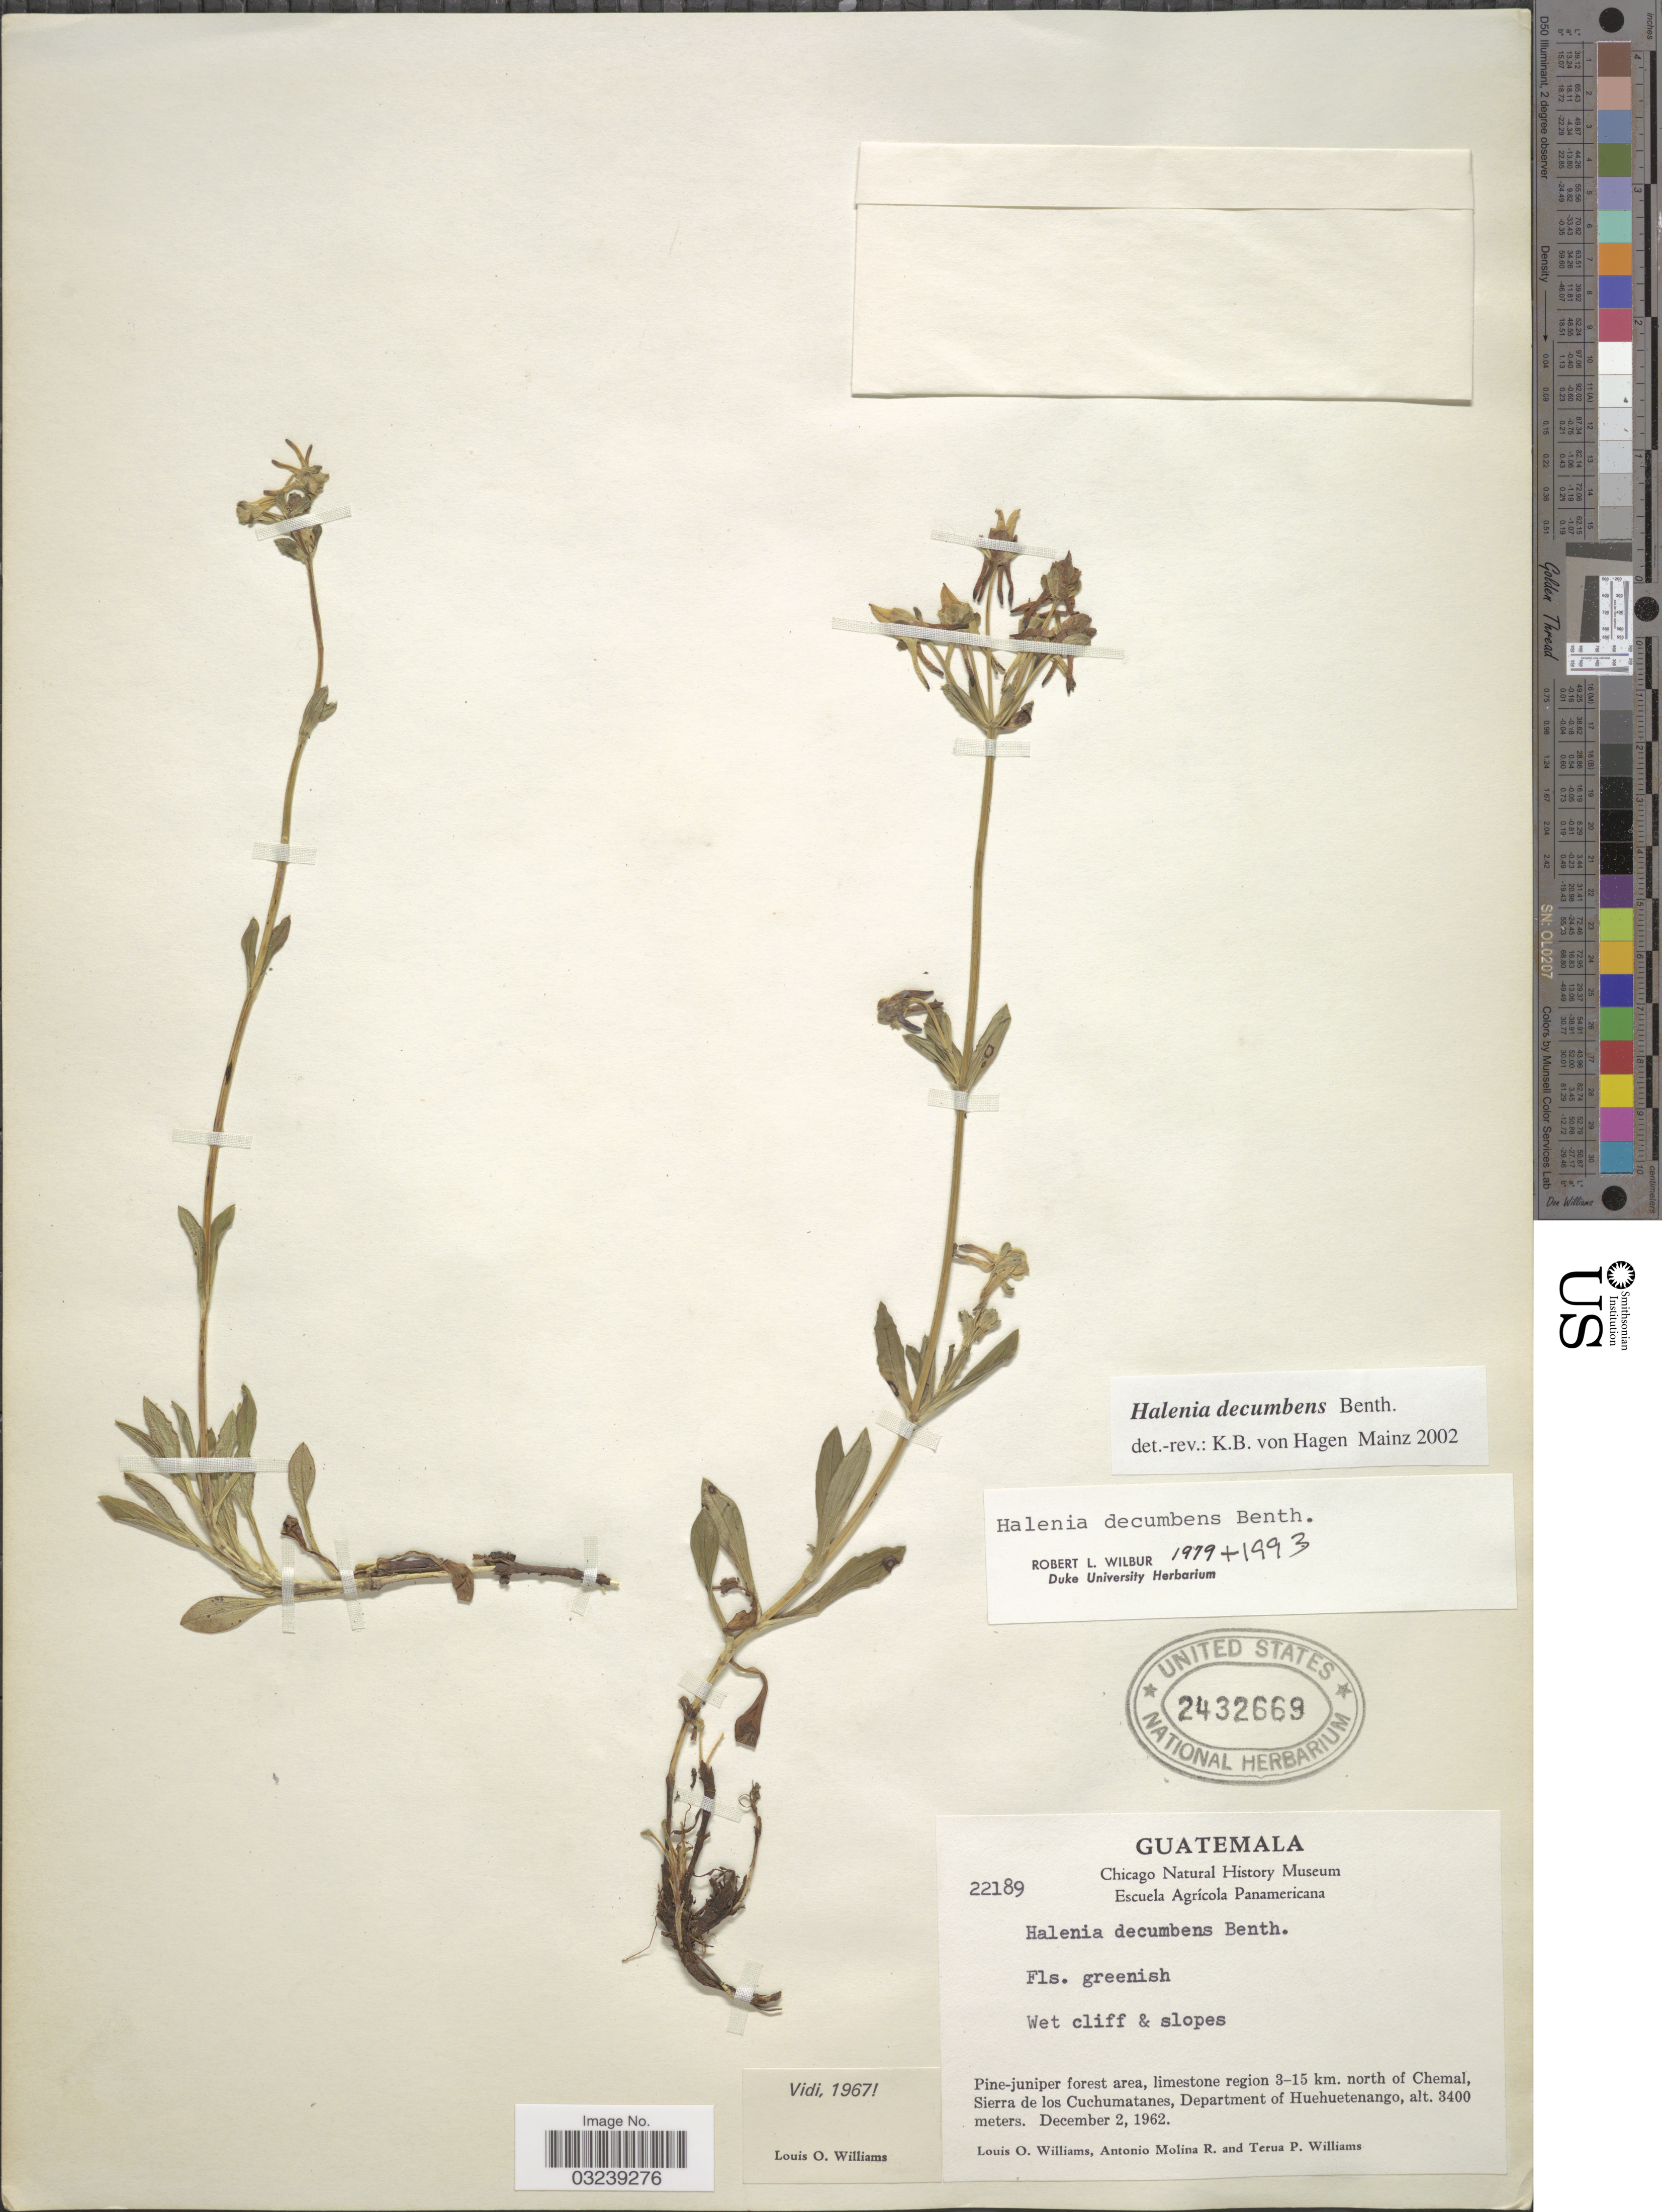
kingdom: Plantae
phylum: Tracheophyta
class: Magnoliopsida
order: Gentianales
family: Gentianaceae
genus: Halenia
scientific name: Halenia decumbens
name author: Benth.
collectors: L. O. Williams, A. Molina R. & T. Williams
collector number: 22189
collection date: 1962-12-02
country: Guatemala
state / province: Huehuetenango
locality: Limestone region 3-15 km. north of Chemal, Sierra de los Cuchumatanes, Department of Huehuetenango.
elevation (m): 3400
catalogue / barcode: US 2432669